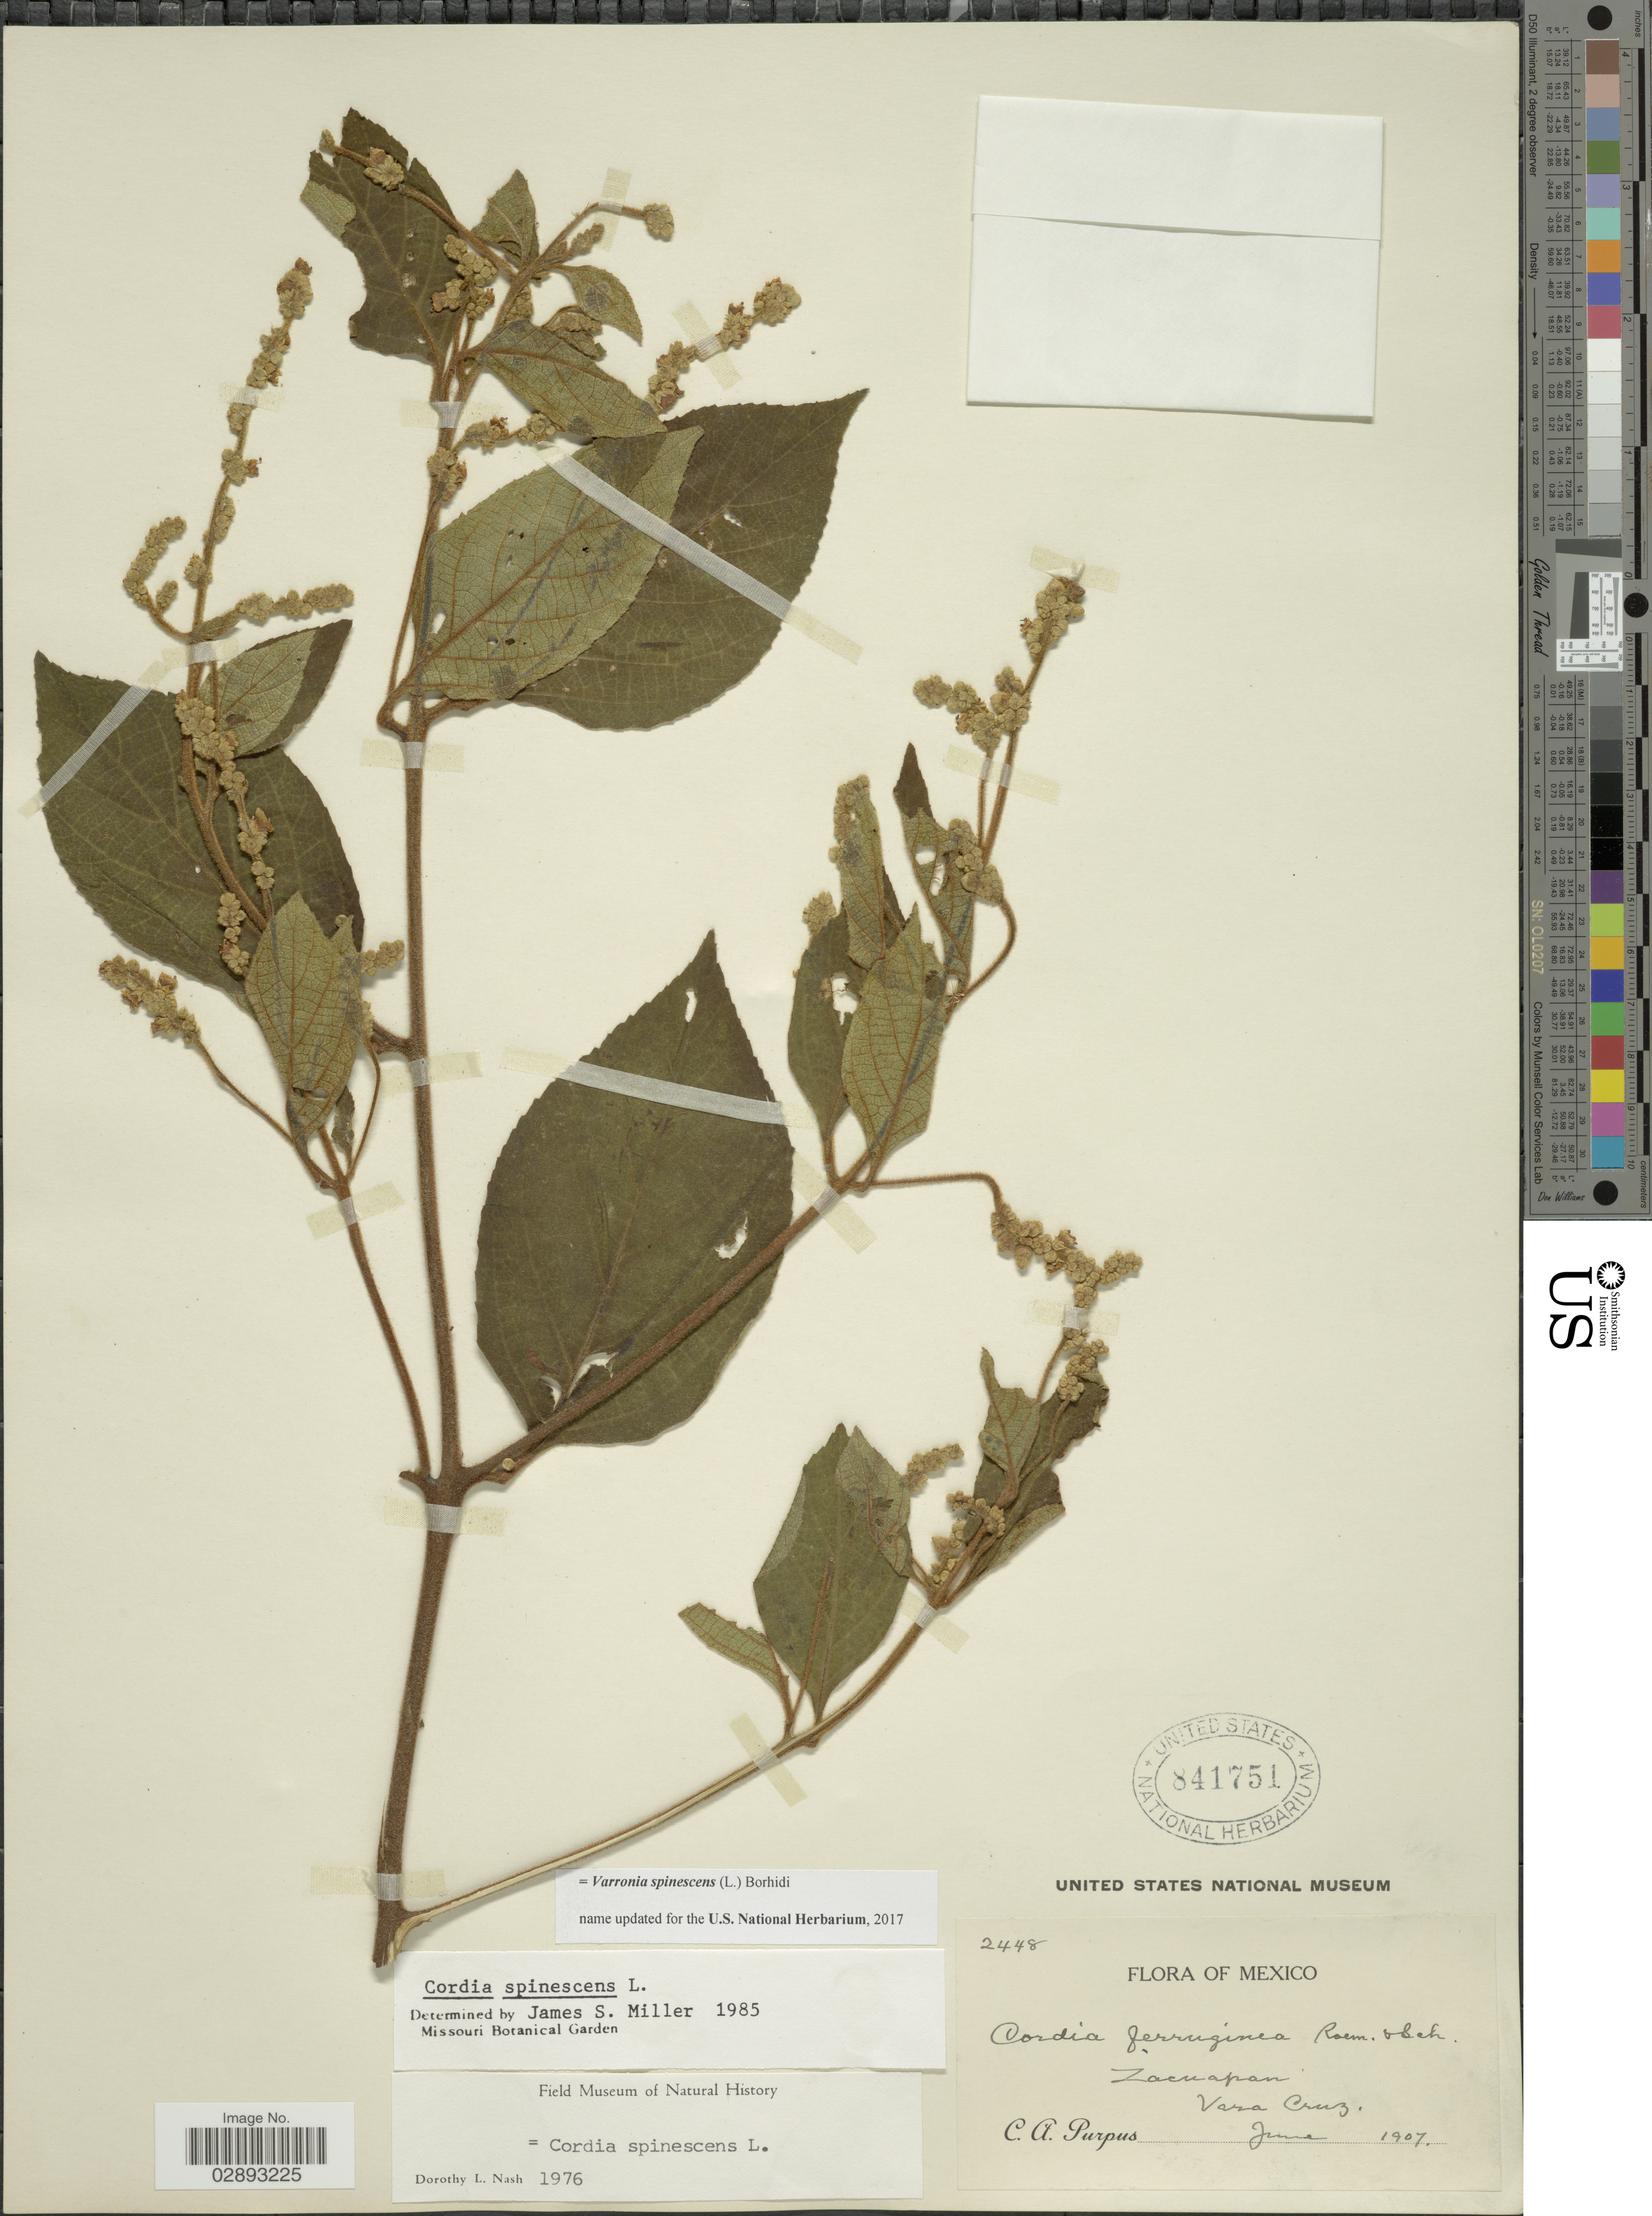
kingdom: Plantae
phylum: Tracheophyta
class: Magnoliopsida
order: Boraginales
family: Cordiaceae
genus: Varronia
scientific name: Varronia spinescens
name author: (L.) Borhidi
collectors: C. A. Purpus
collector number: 2448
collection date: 1907-06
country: Mexico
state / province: Veracruz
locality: Zacuapan, Vera Cruz.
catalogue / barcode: US 841751